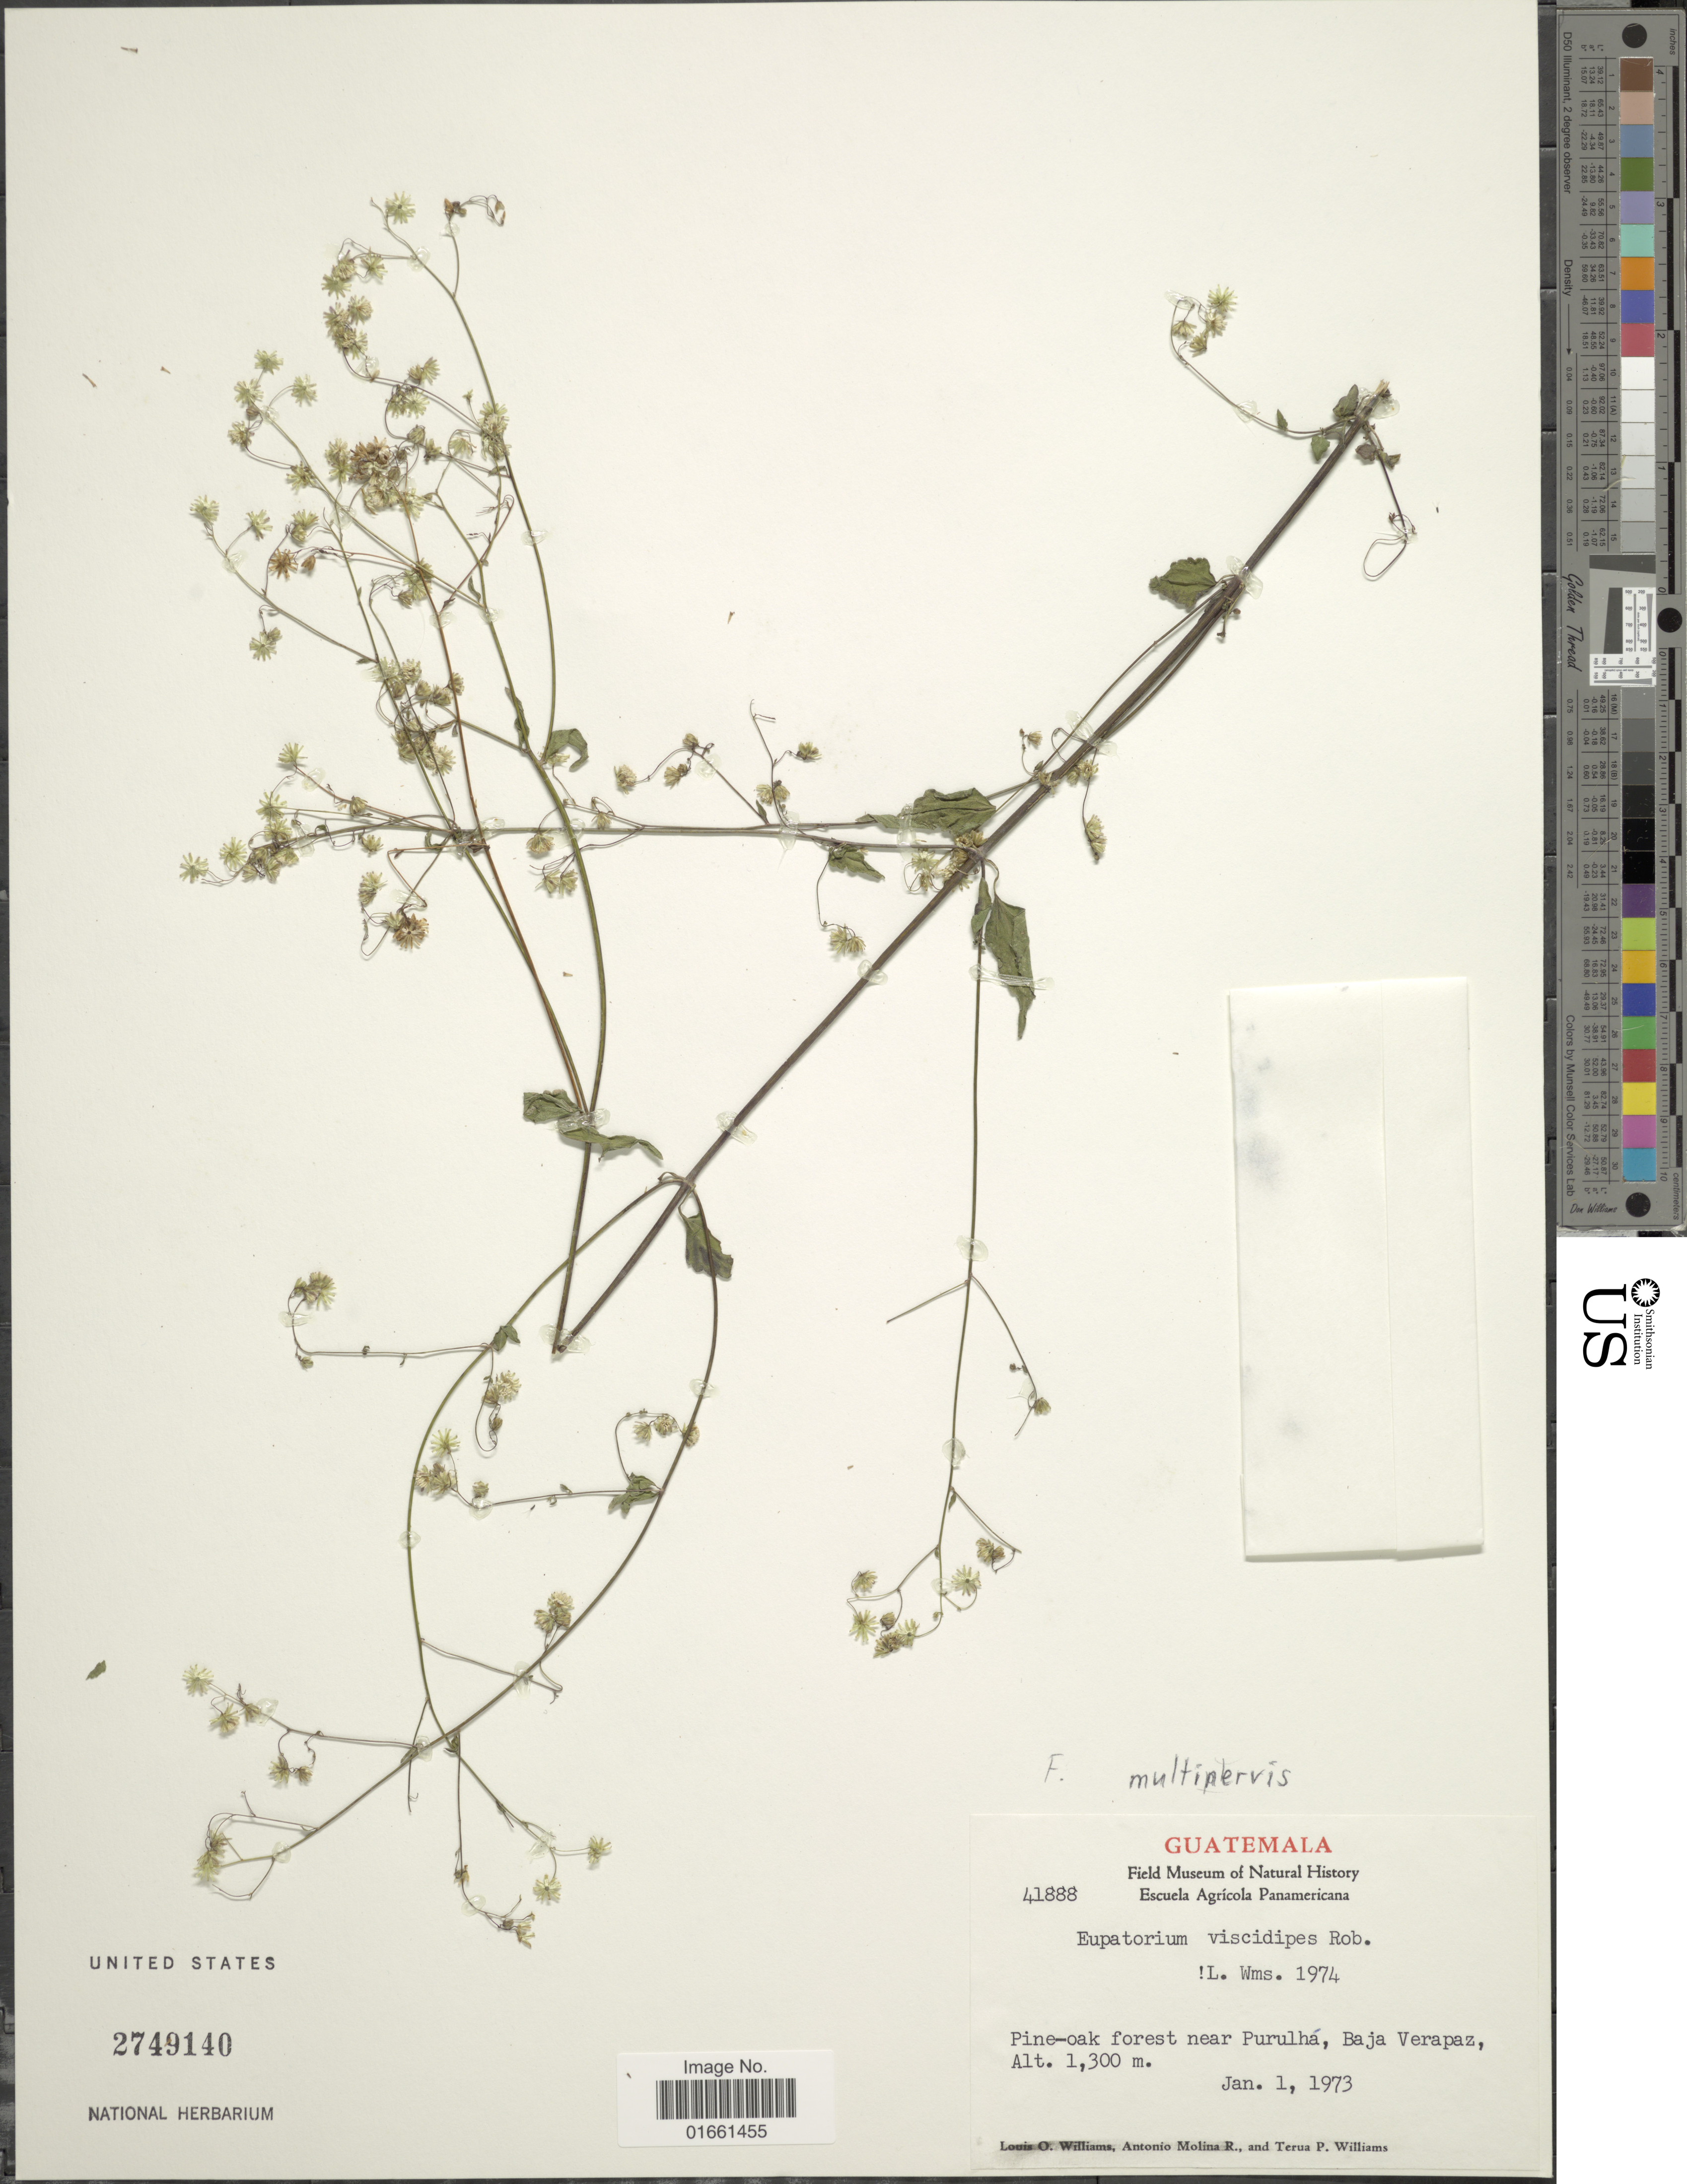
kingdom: Plantae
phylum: Tracheophyta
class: Magnoliopsida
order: Asterales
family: Asteraceae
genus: Fleischmannia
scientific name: Fleischmannia multinervis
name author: (Benth.) R.M. King & H. Rob.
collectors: L. O. Williams, A. Molina R. & T. P. Williams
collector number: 41888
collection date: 1973-01-01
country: Guatemala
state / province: Baja Verapaz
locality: Pine - oak forest near Purulha, Baja Verapaz.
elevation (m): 1300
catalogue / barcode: US 2749140